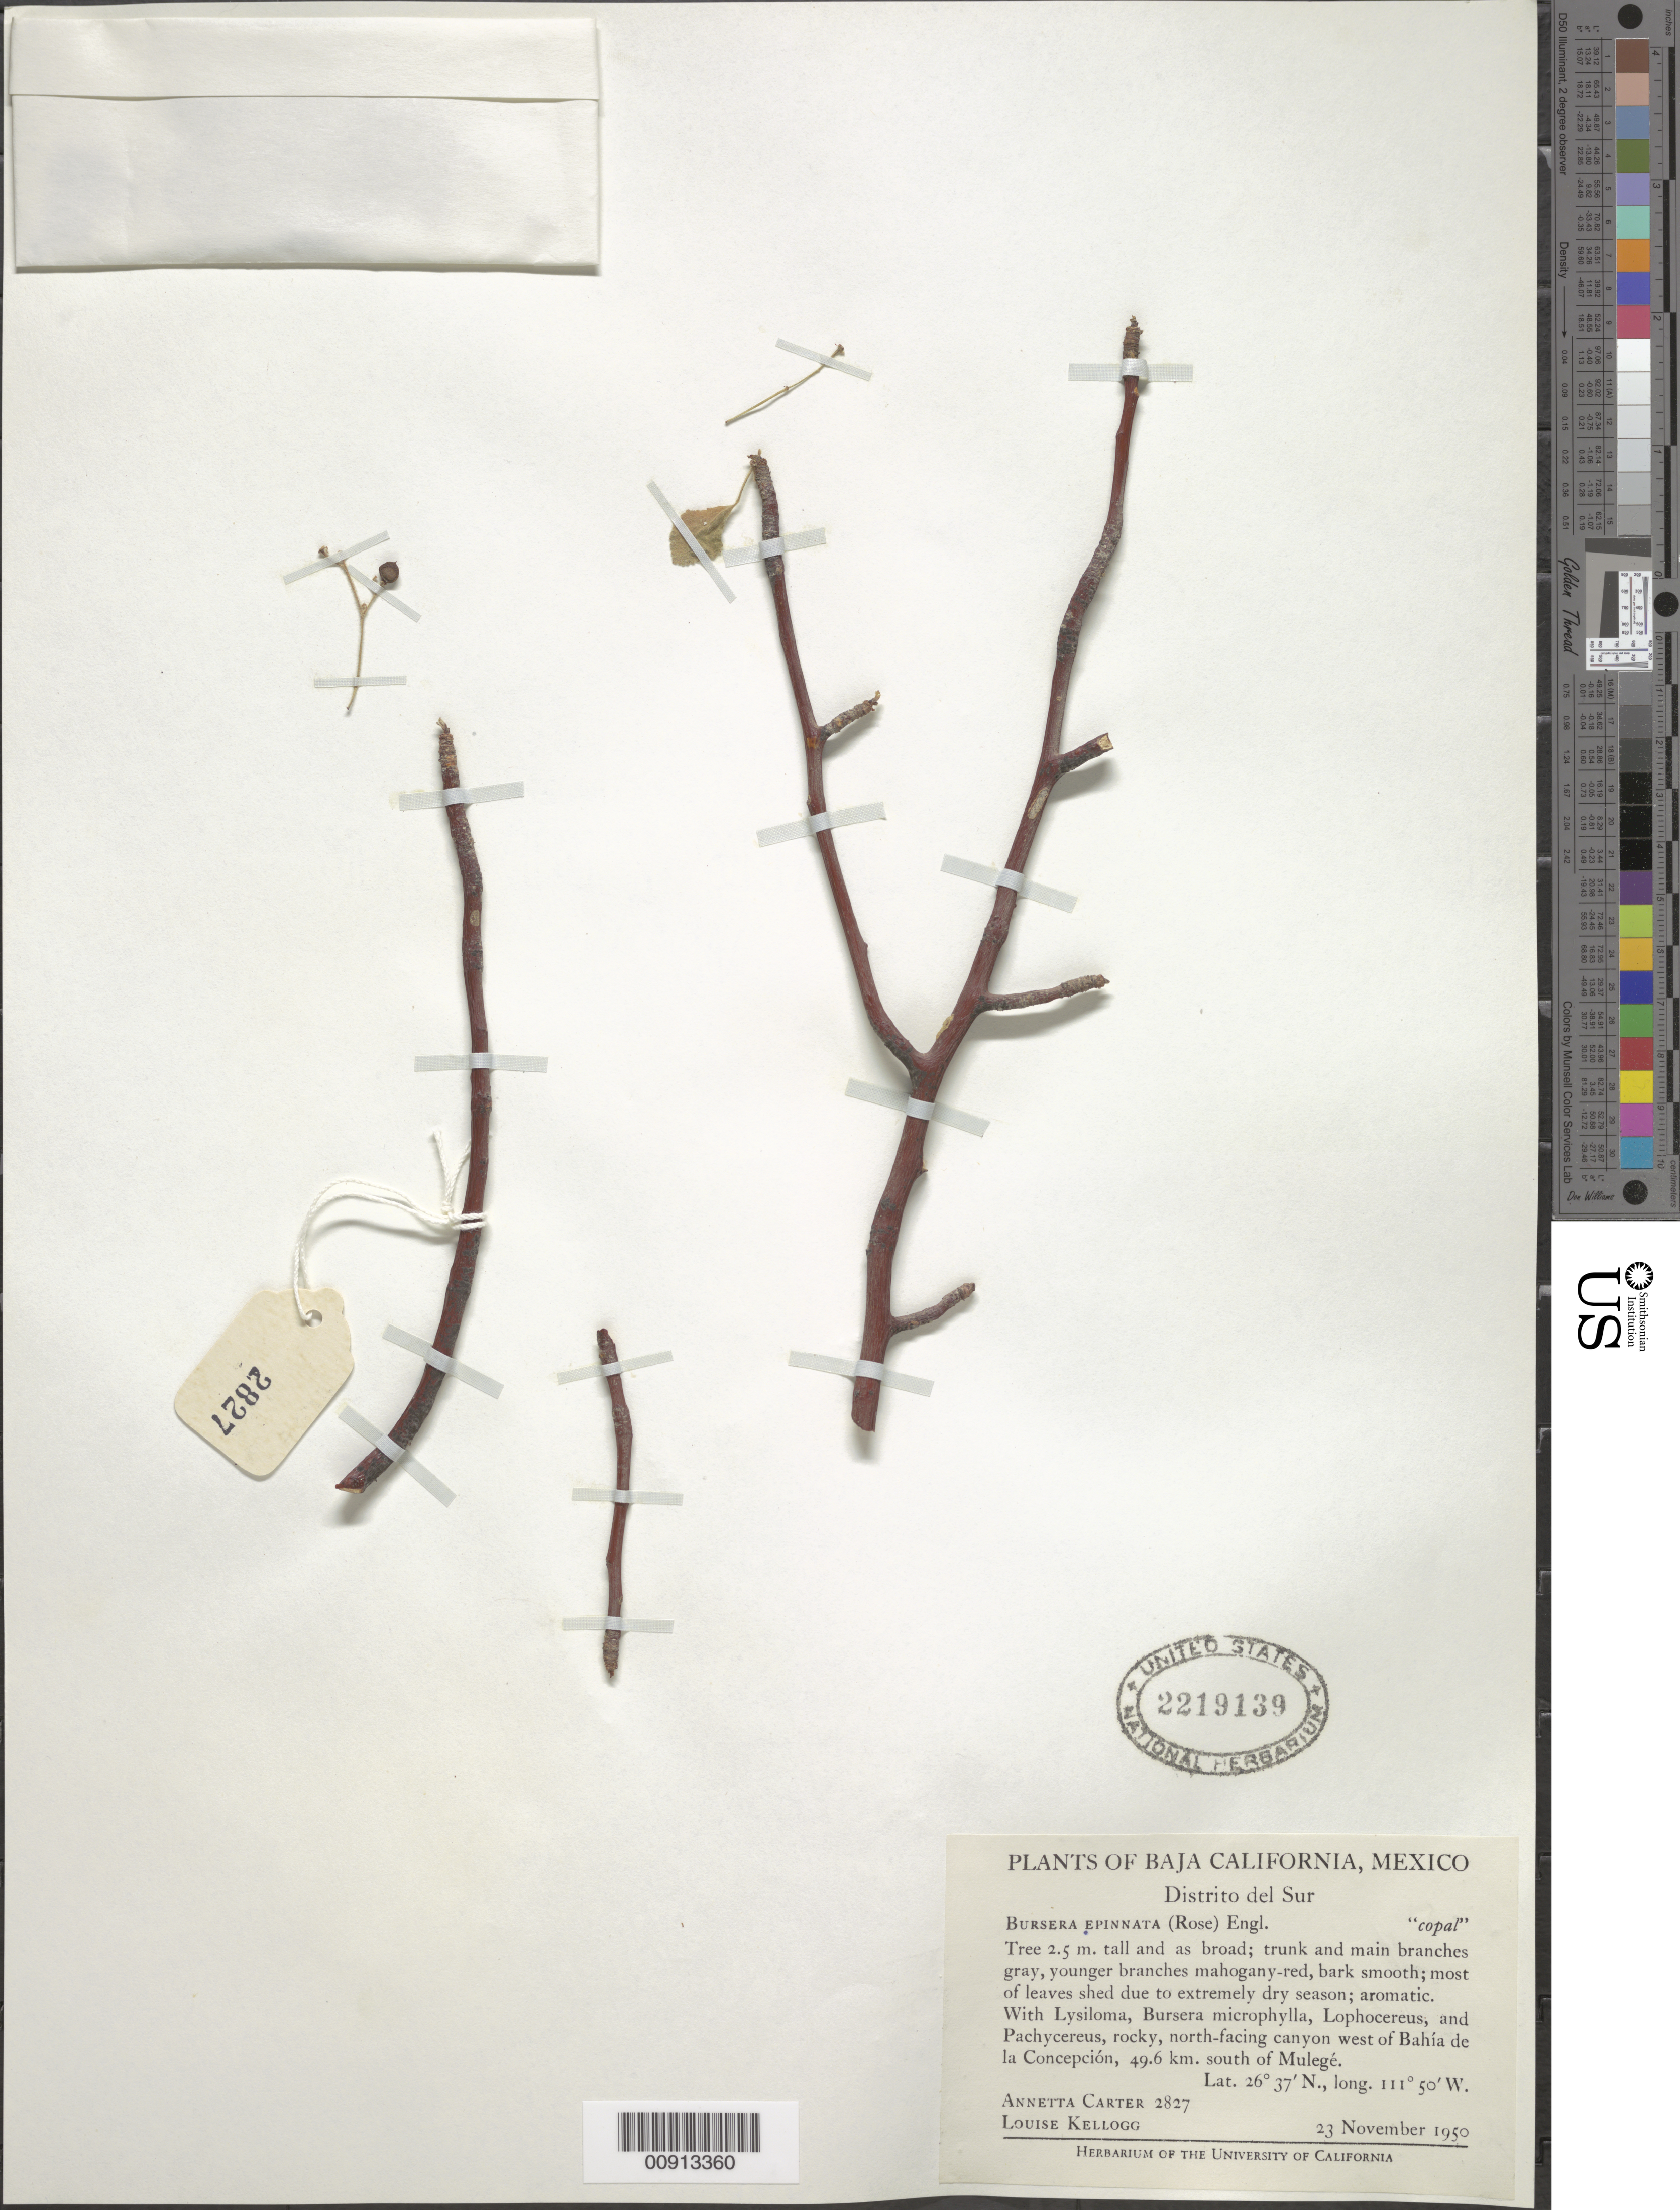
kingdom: Plantae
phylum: Tracheophyta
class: Magnoliopsida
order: Sapindales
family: Burseraceae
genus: Bursera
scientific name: Bursera epinnata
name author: (Rose) Engl.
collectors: A. Carter & L. Kellogg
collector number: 2827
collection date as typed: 23 Nov 1950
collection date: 1950-11-23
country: Mexico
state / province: Baja California Sur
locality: North-facing canyon west of Bahía de la Concepción, 49.6 km. south of Mulegé. Baja California, Distrito Sur.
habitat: With Lysiloma, Bursera microphylla, Lophocereus, and Pachycereus, rocky, north-facing canyon.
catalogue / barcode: US 2219139